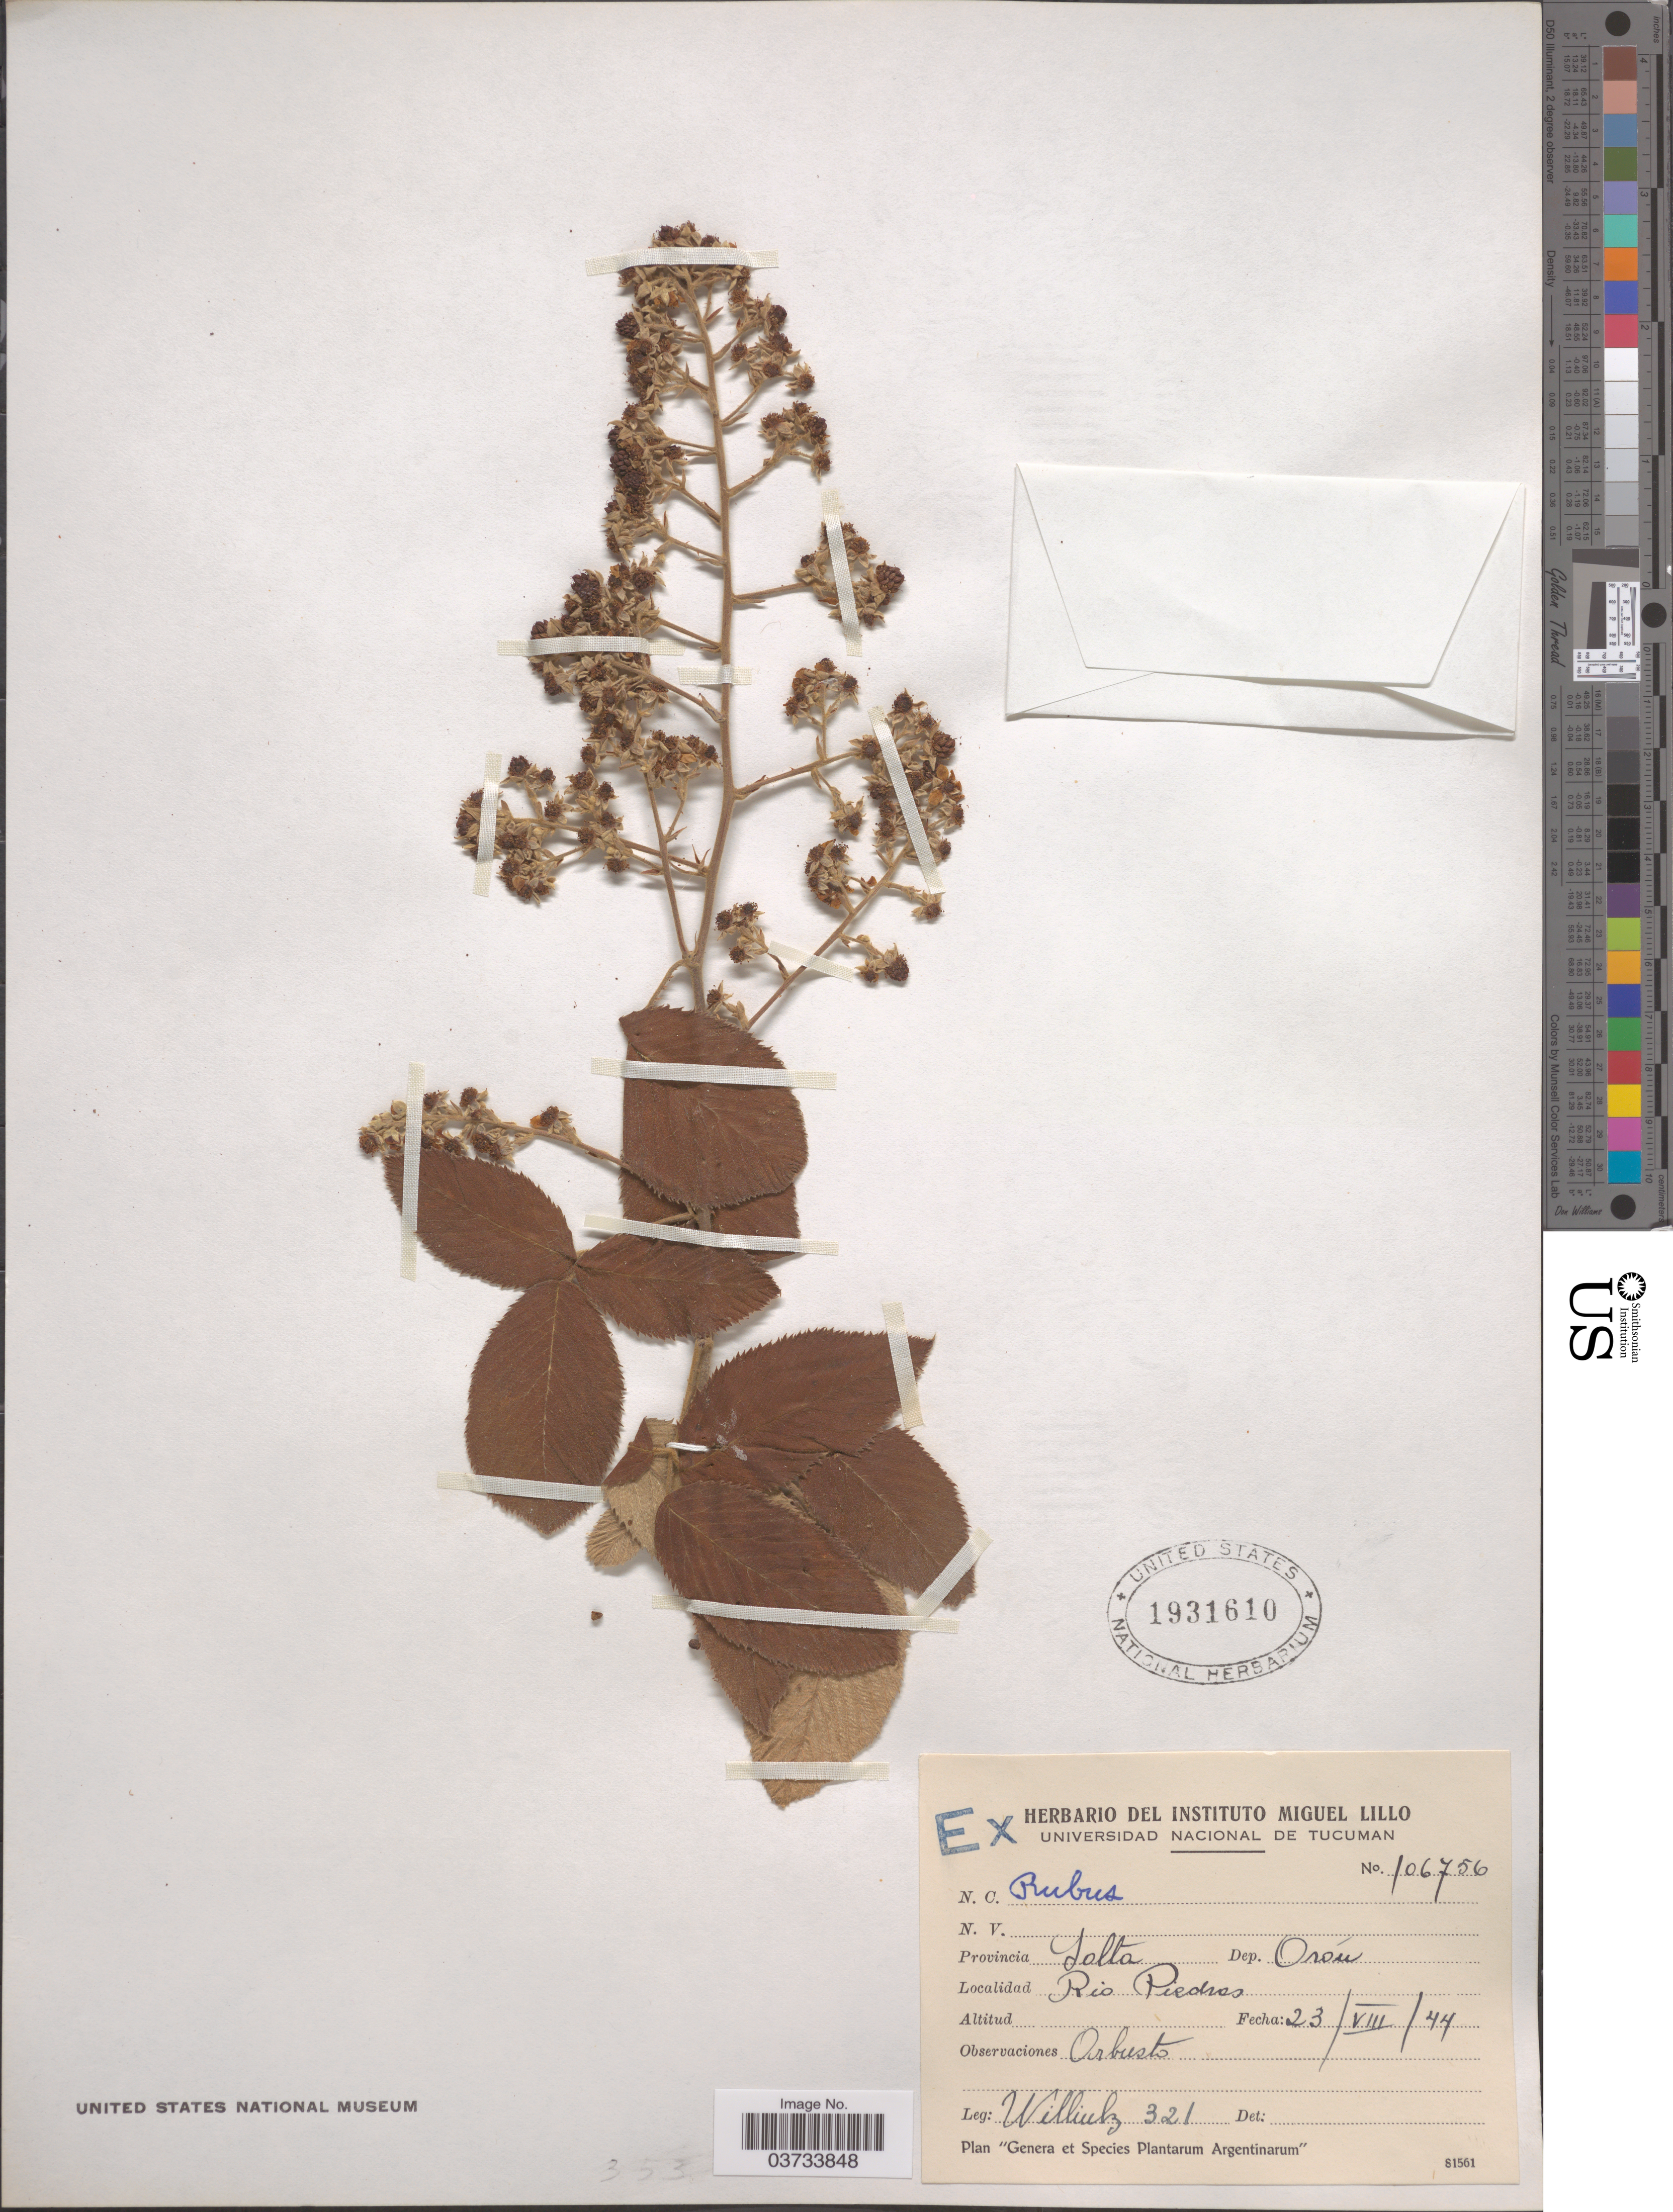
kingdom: Plantae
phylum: Tracheophyta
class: Magnoliopsida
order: Rosales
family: Rosaceae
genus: Rubus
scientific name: Rubus sp.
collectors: Willink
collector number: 321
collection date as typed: Transcribed d/m/y: 23/8/44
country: Argentina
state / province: Salta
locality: Dep. Oran. Rio Piedras.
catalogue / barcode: US 1931610